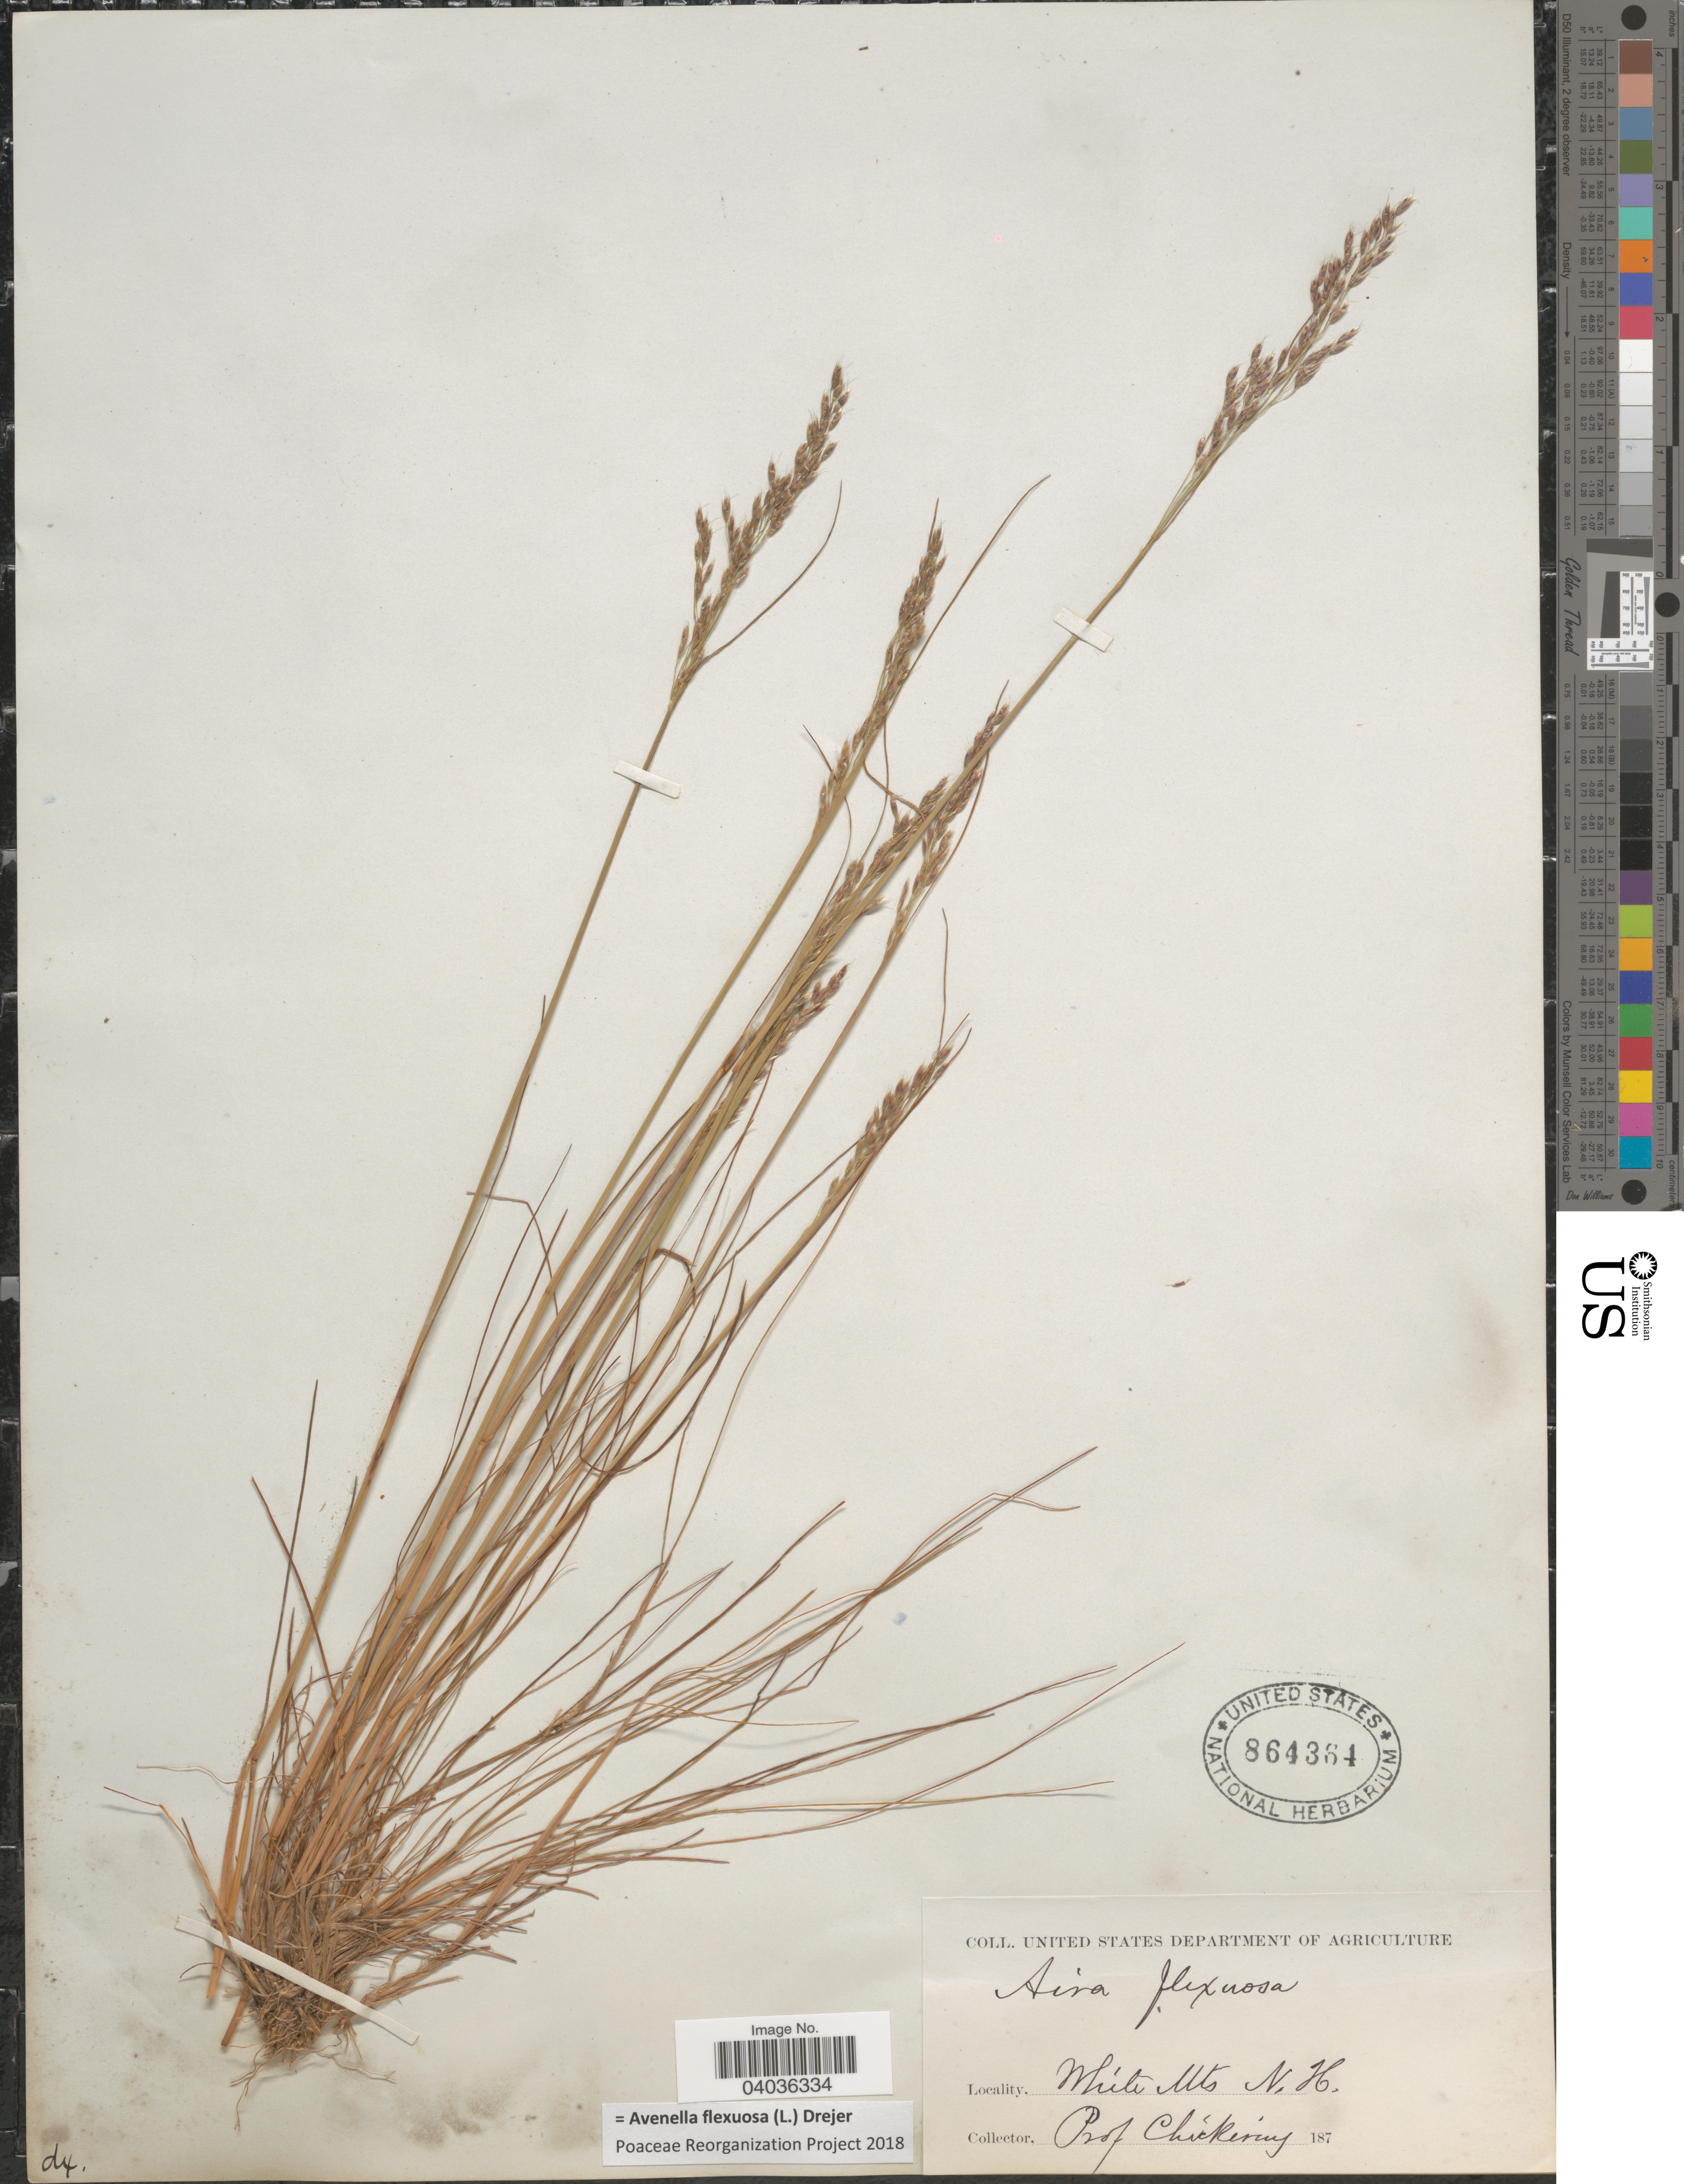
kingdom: Plantae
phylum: Tracheophyta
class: Liliopsida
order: Poales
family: Poaceae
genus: Avenella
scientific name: Avenella flexuosa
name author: (L.) Drejer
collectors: -. Chickering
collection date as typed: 187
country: United States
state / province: New Hampshire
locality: White Mt.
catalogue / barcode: US 864364